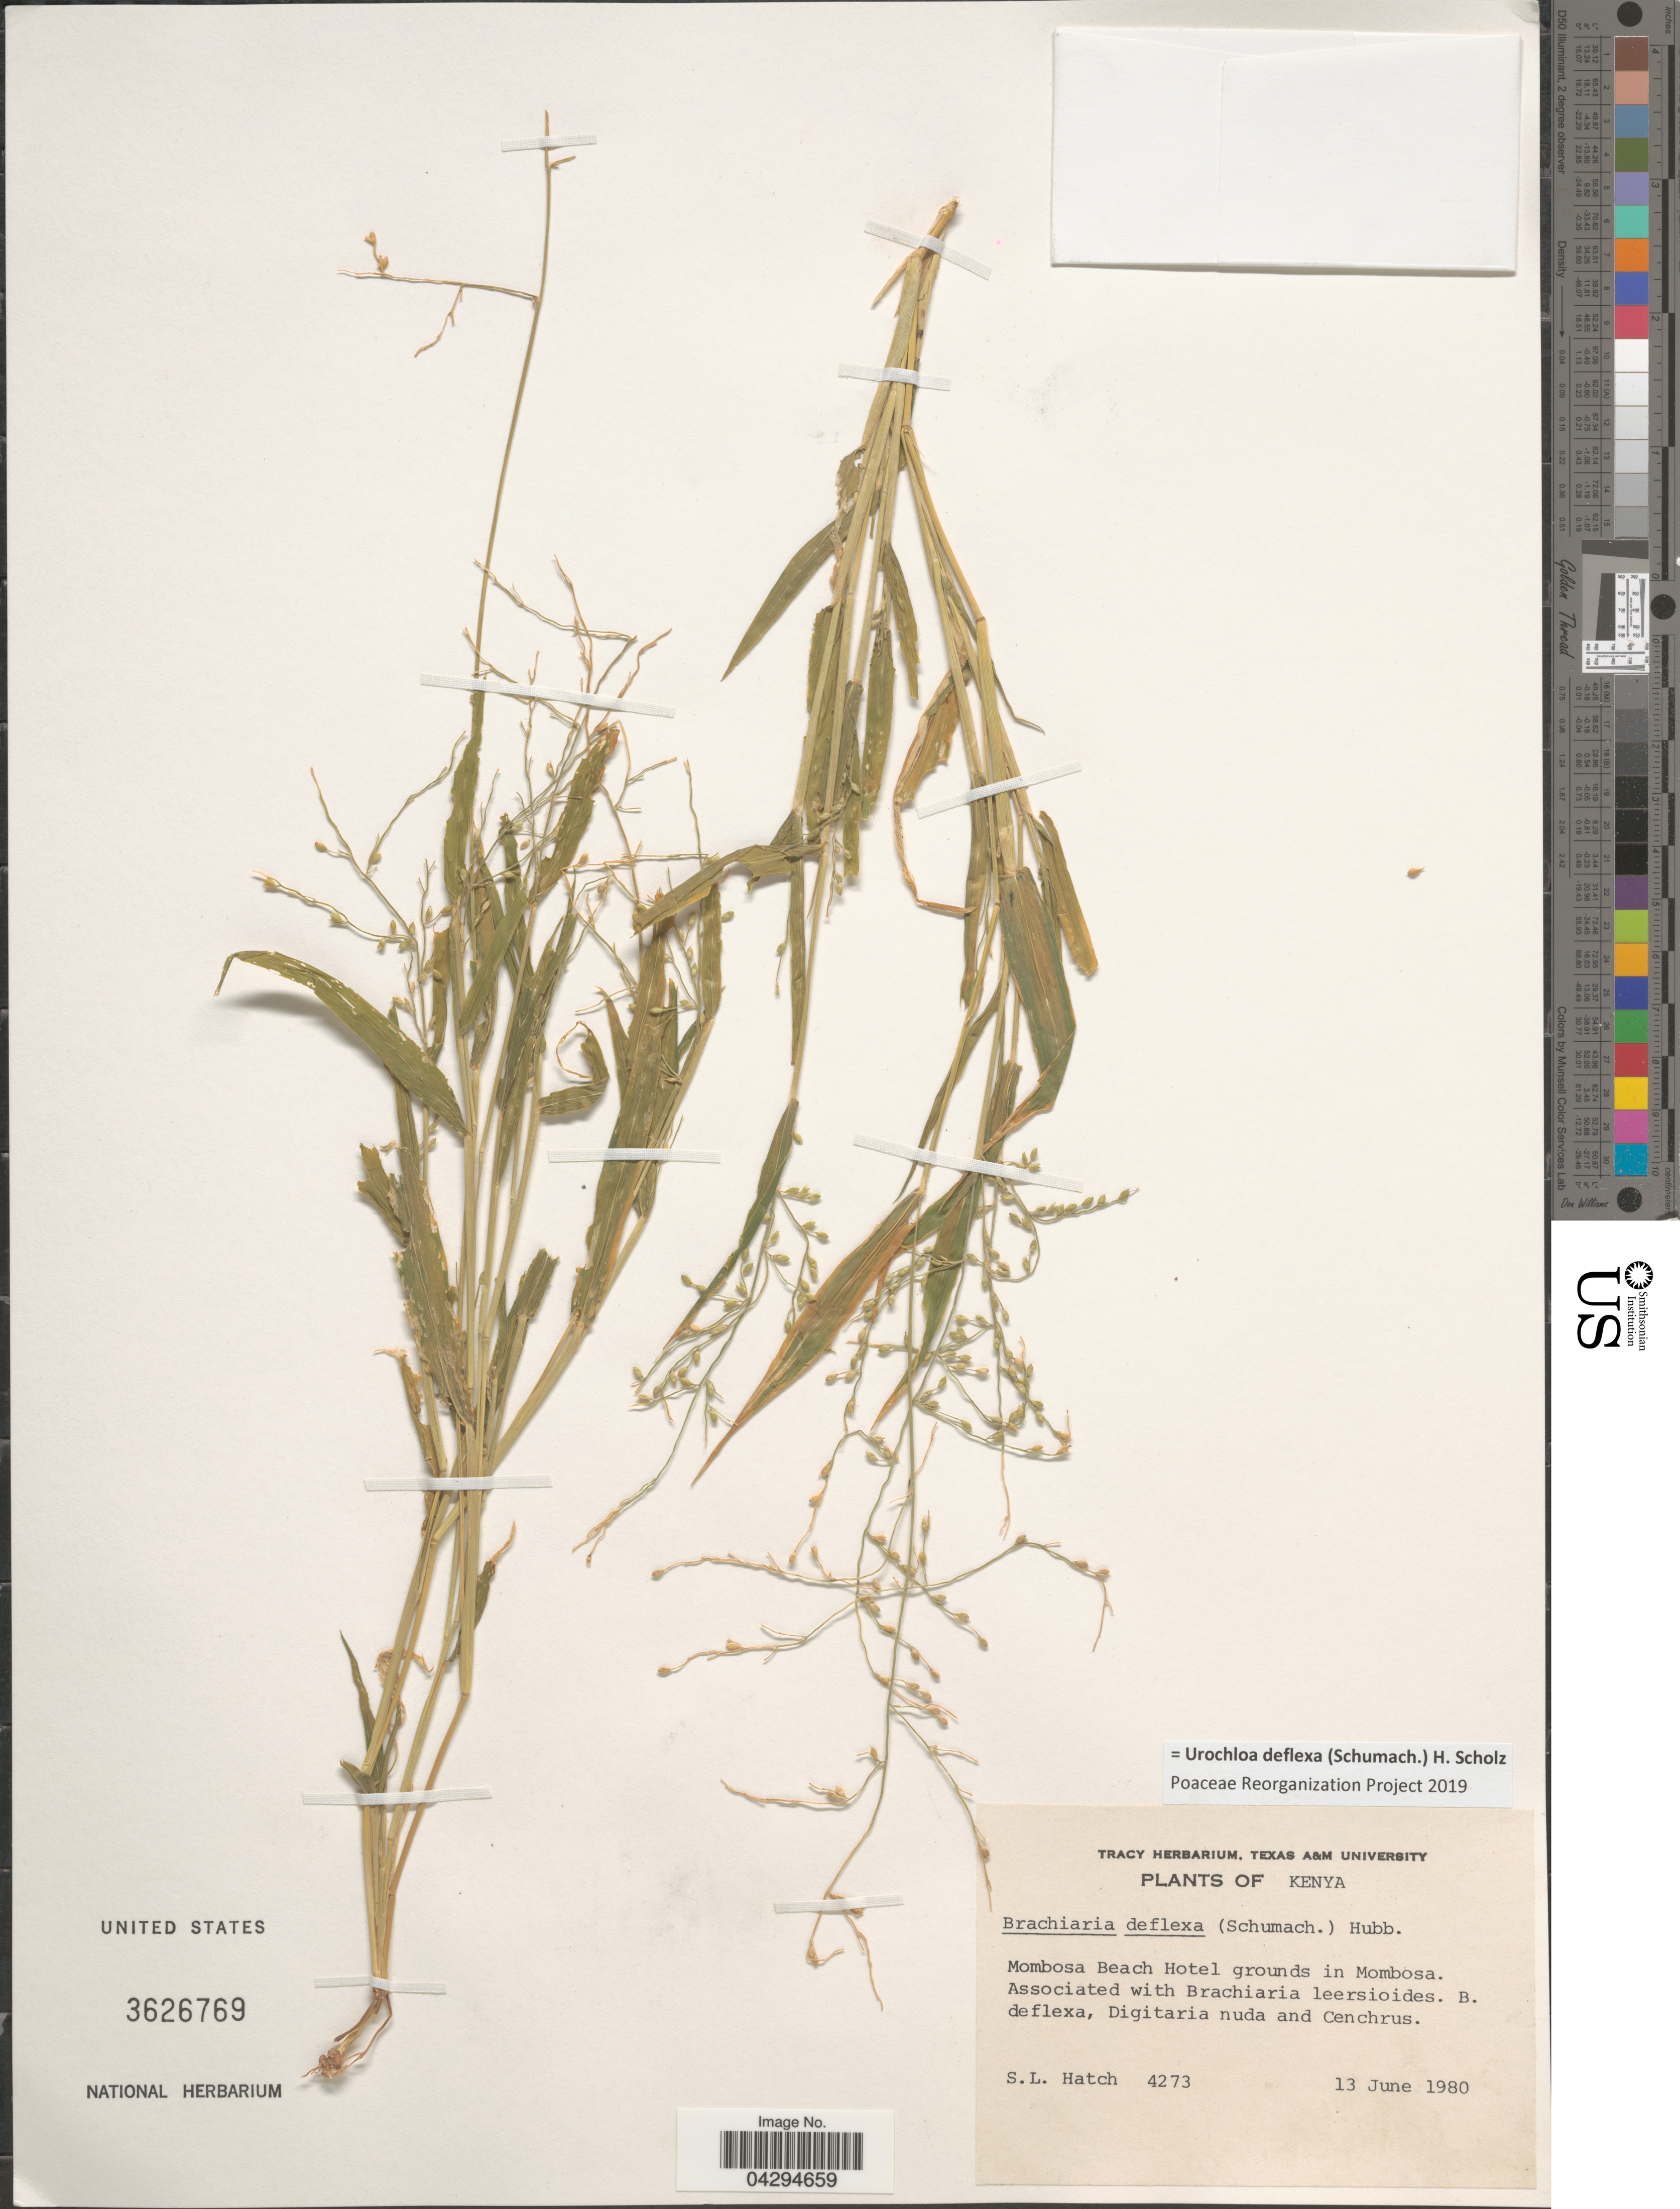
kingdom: Plantae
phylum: Tracheophyta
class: Liliopsida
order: Poales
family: Poaceae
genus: Urochloa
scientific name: Urochloa deflexa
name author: (Schumach.) H. Scholz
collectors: S. Hatch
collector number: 4273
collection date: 1980-06-13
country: Kenya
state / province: Mombasa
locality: Mombosa Beach Hotel grounds in Mombosa.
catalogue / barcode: US 3626769